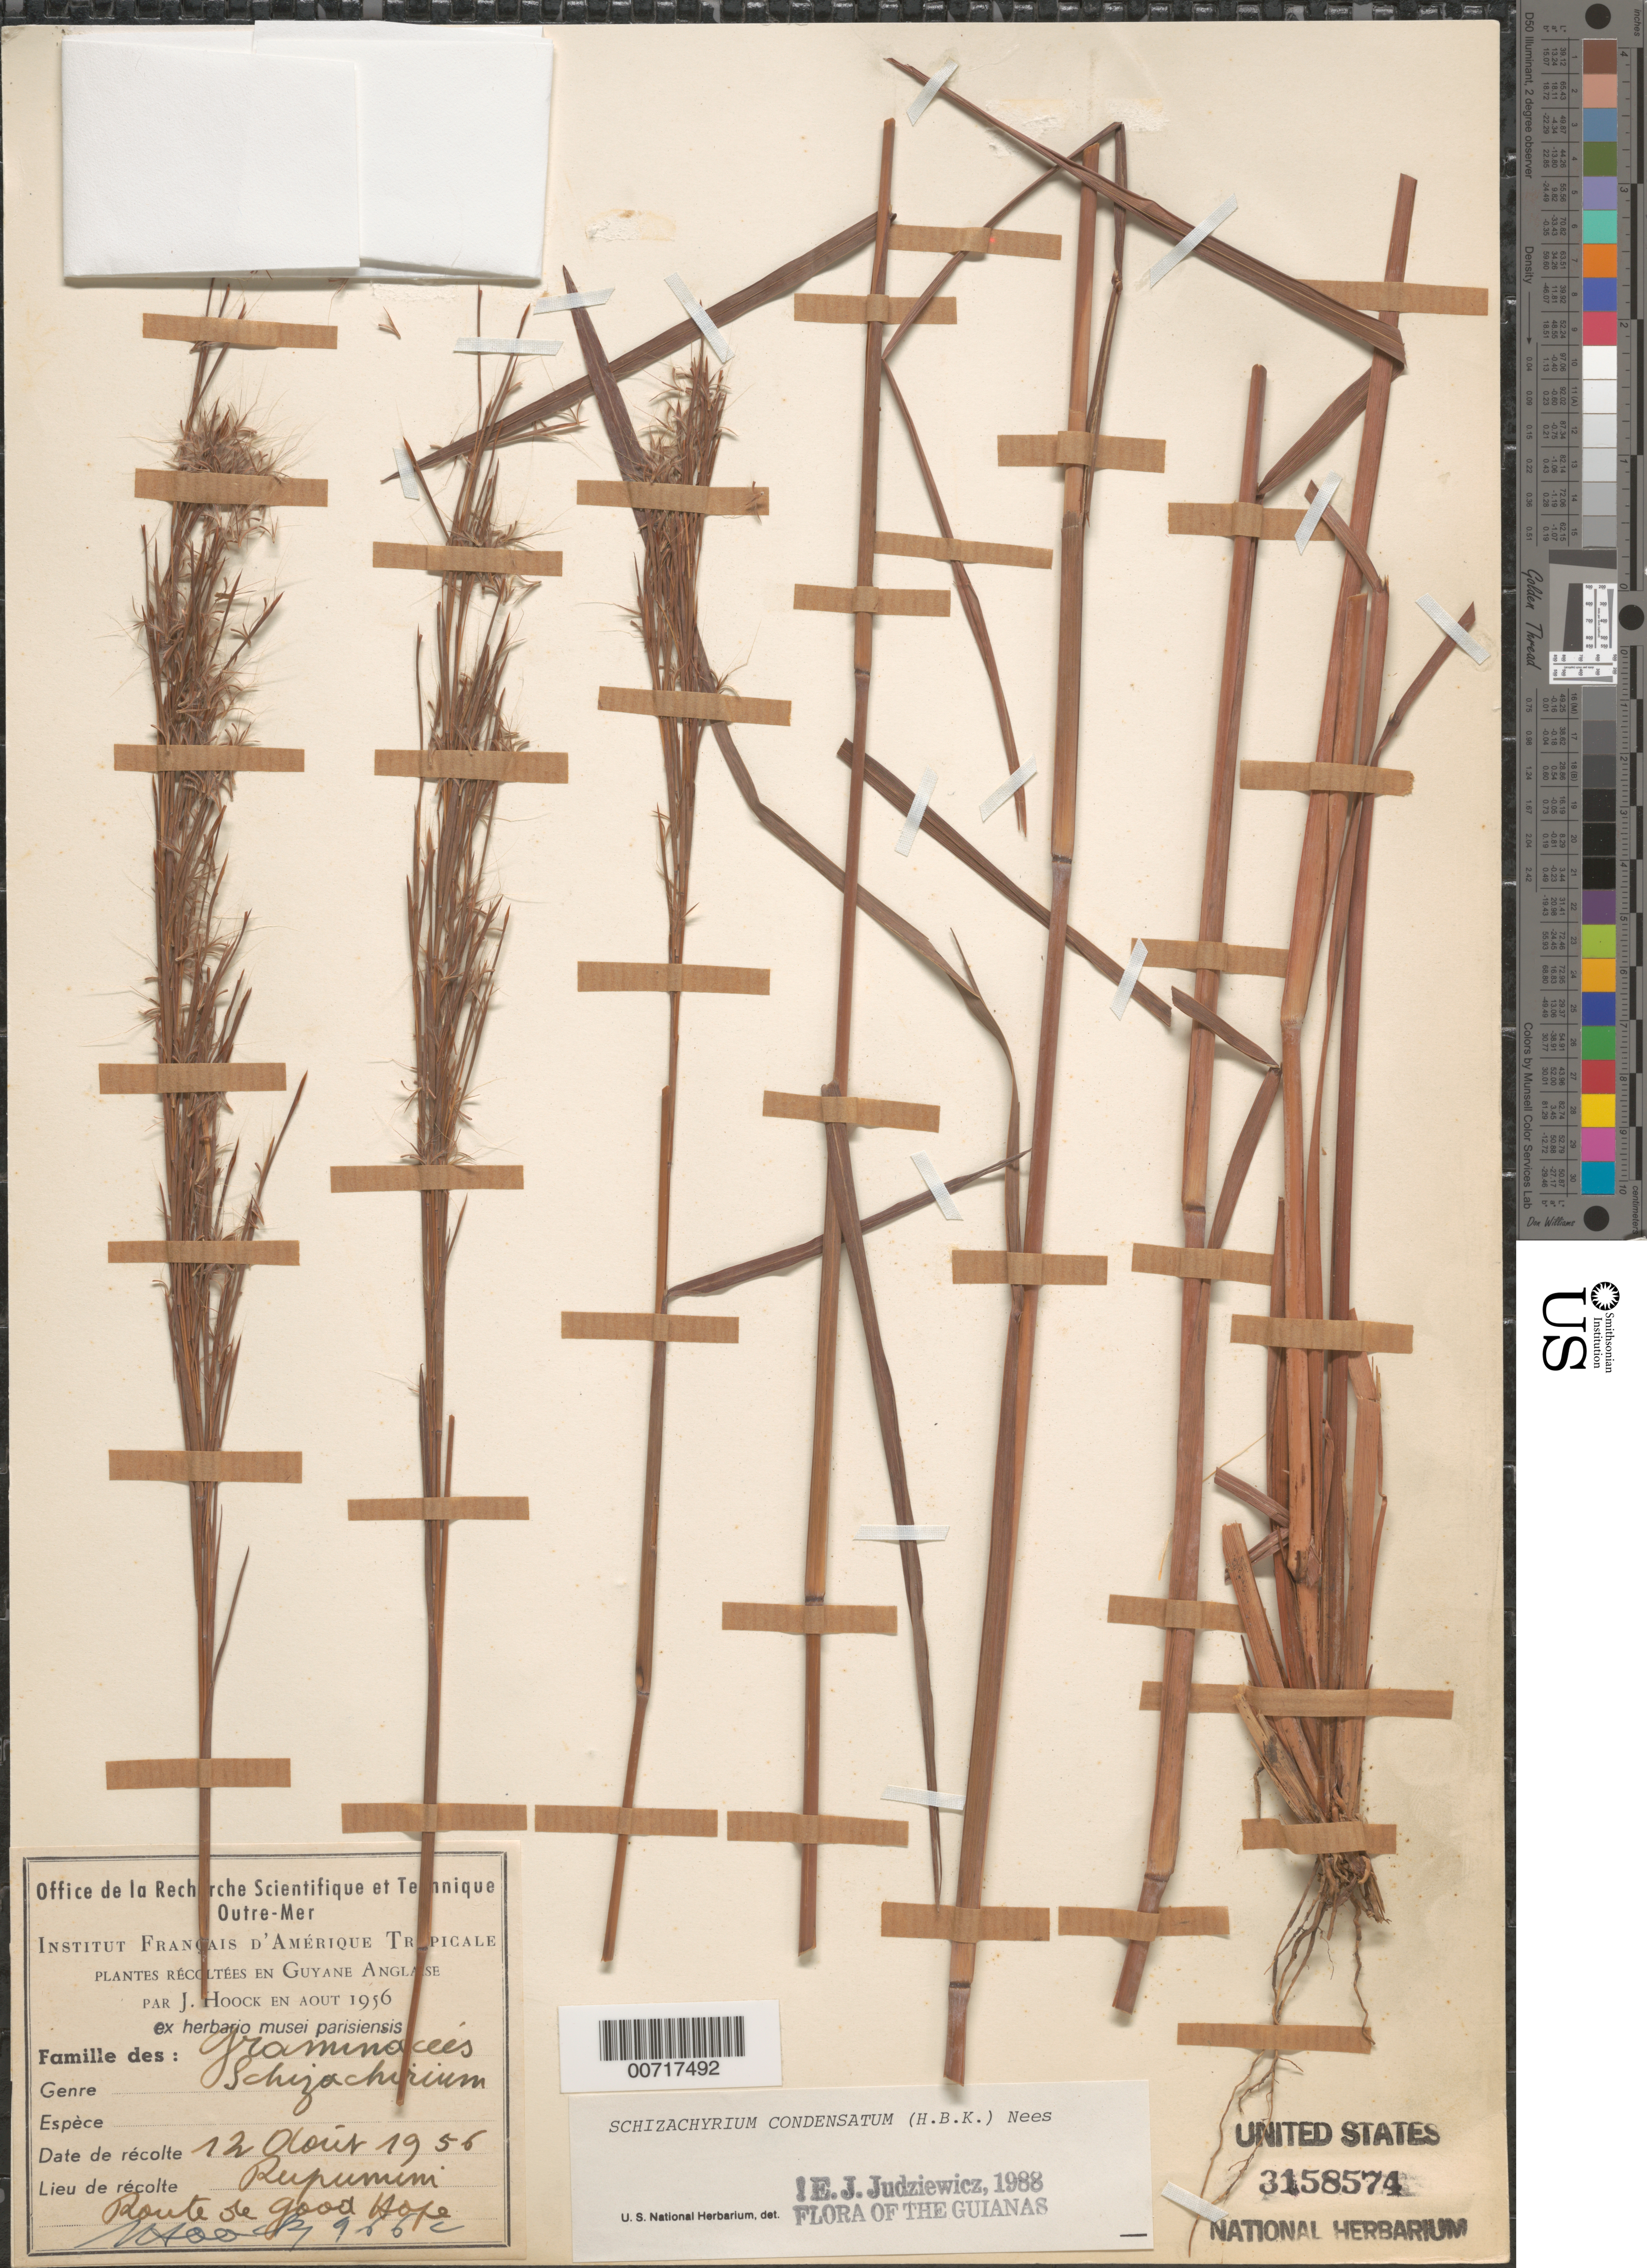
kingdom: Plantae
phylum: Tracheophyta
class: Liliopsida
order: Poales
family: Poaceae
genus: Schizachyrium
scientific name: Schizachyrium condensatum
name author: (Kunth) Nees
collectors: J. Hoock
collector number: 966c*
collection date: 1956-08-12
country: Guyana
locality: Guyane Anglaise. Rupununi. Route de Good Hope. Guianas.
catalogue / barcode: US 3158574